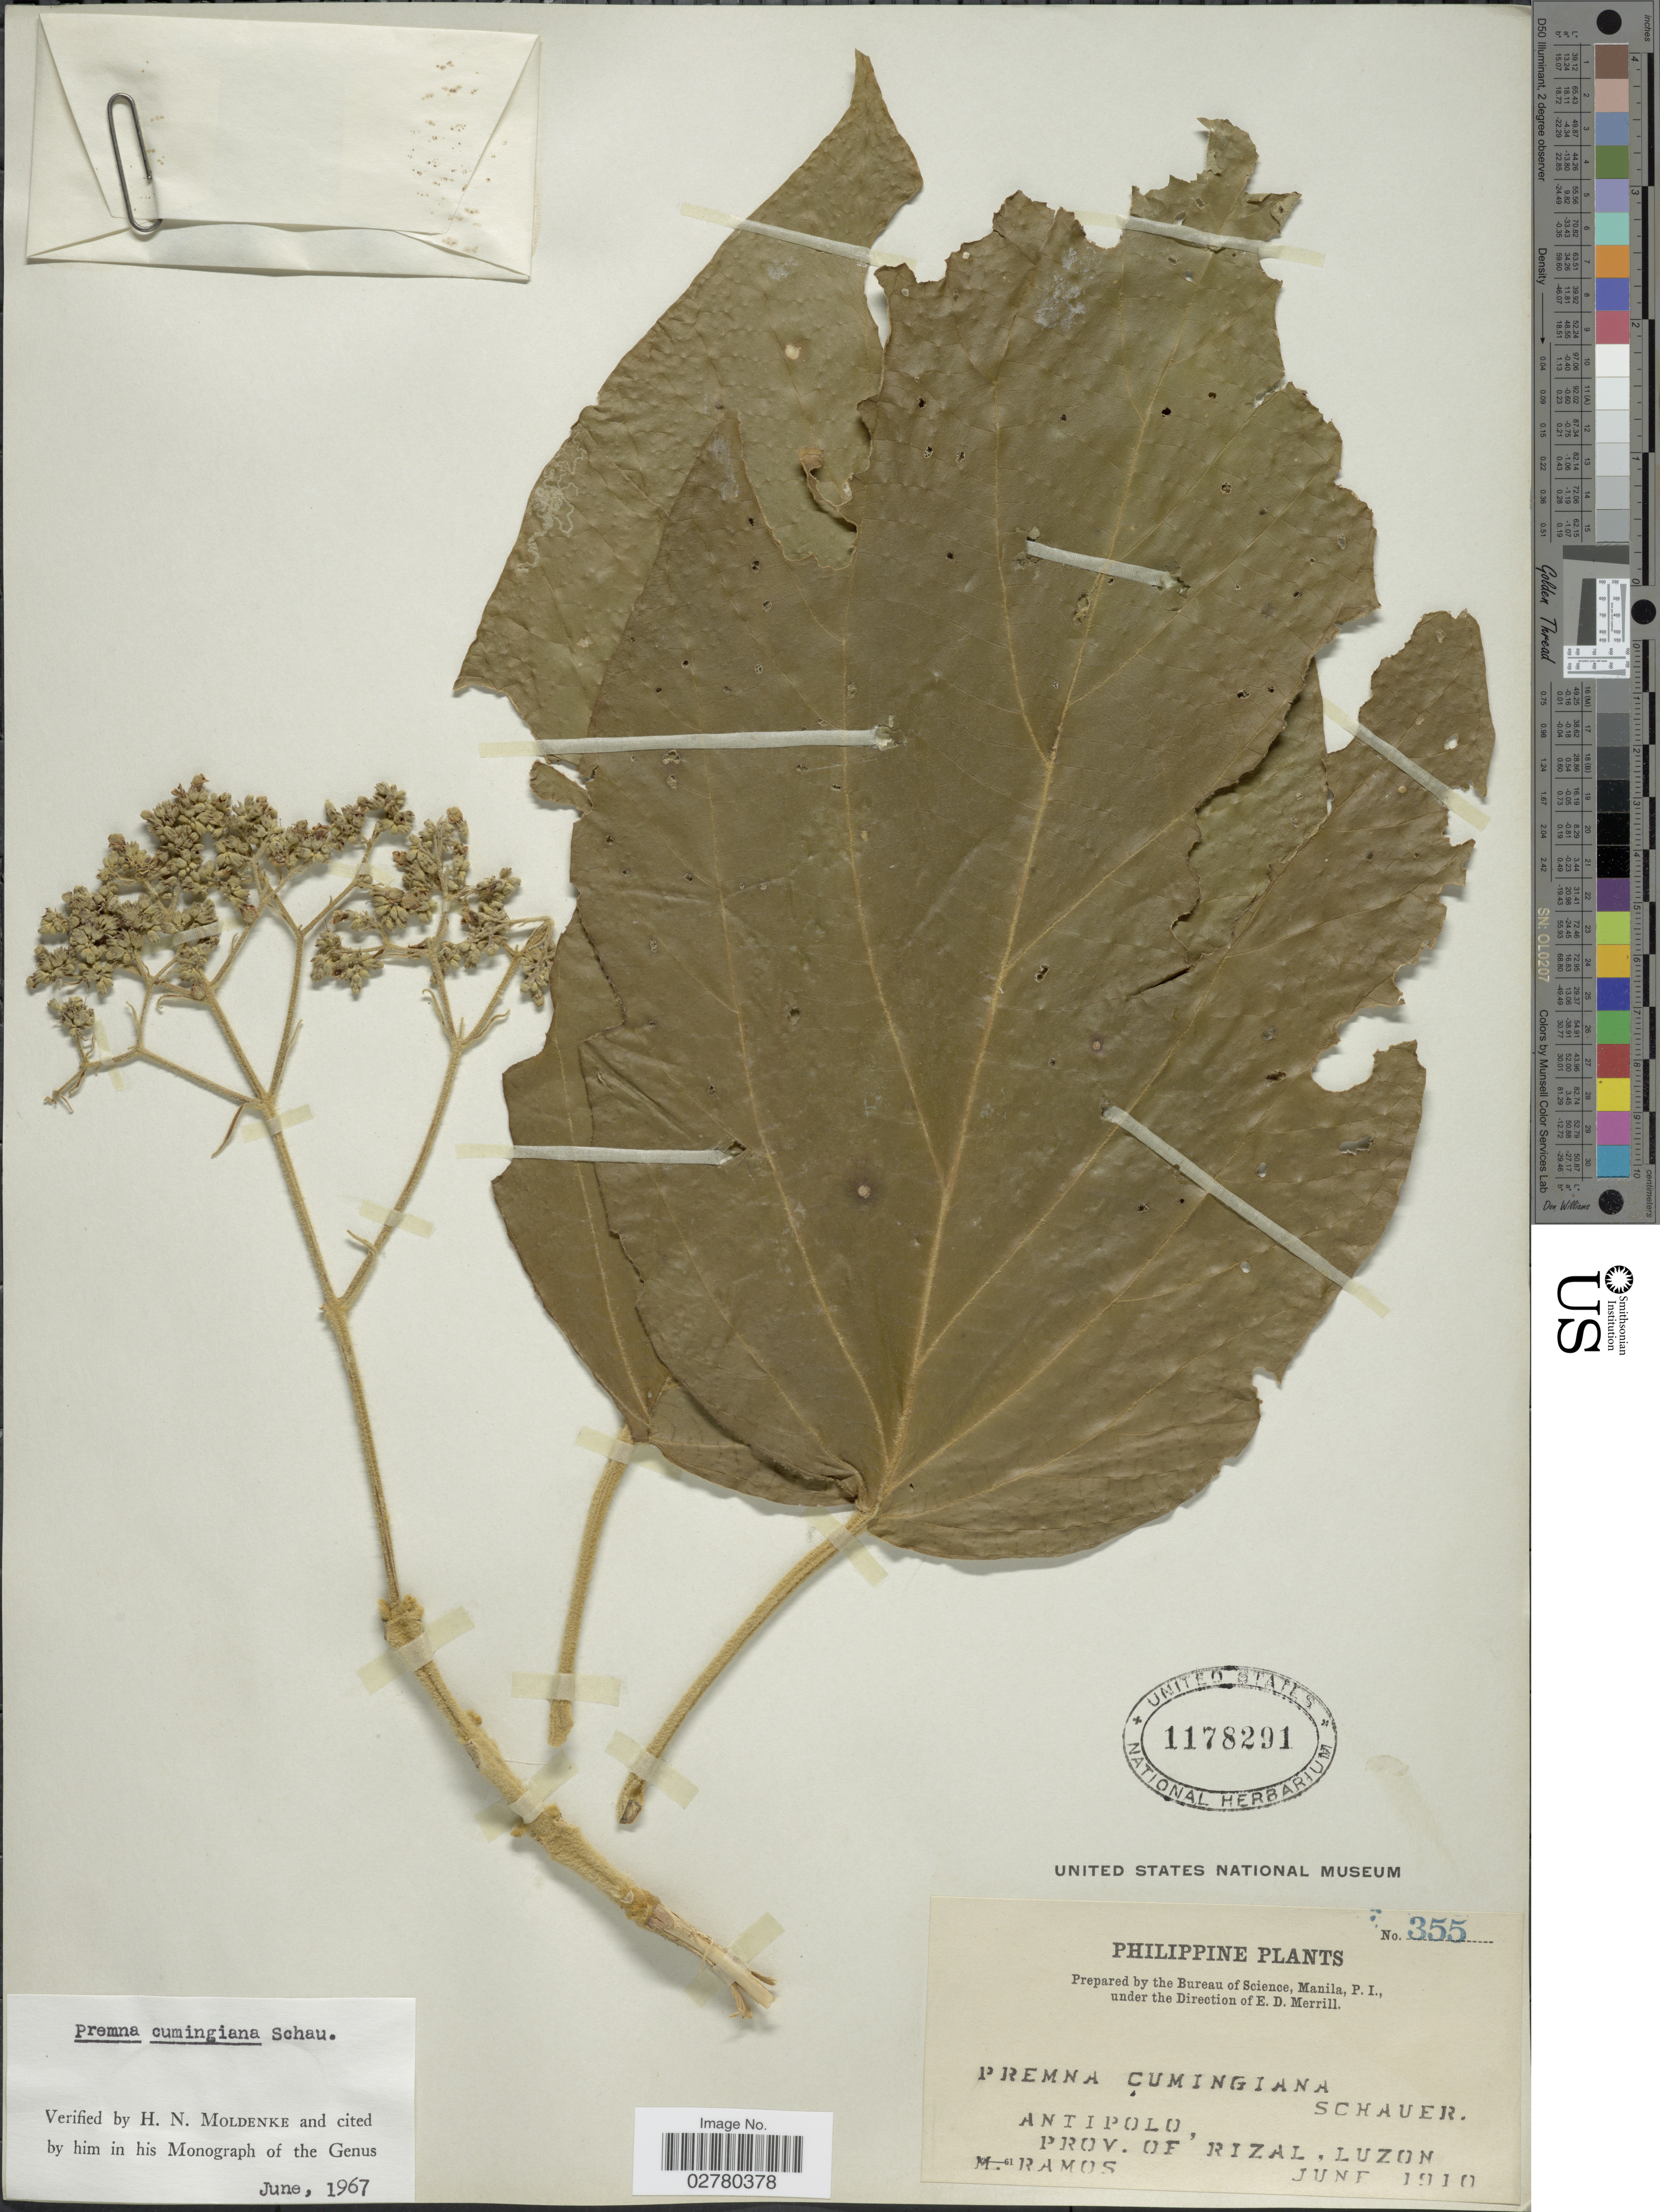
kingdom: Plantae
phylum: Tracheophyta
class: Magnoliopsida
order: Lamiales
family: Lamiaceae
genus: Premna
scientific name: Premna cumingiana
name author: Schauer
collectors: M. Ramos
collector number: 355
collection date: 1910-06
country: Philippines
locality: Antipolo, Prov. of Rizal, Luzon.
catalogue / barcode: US 1178291